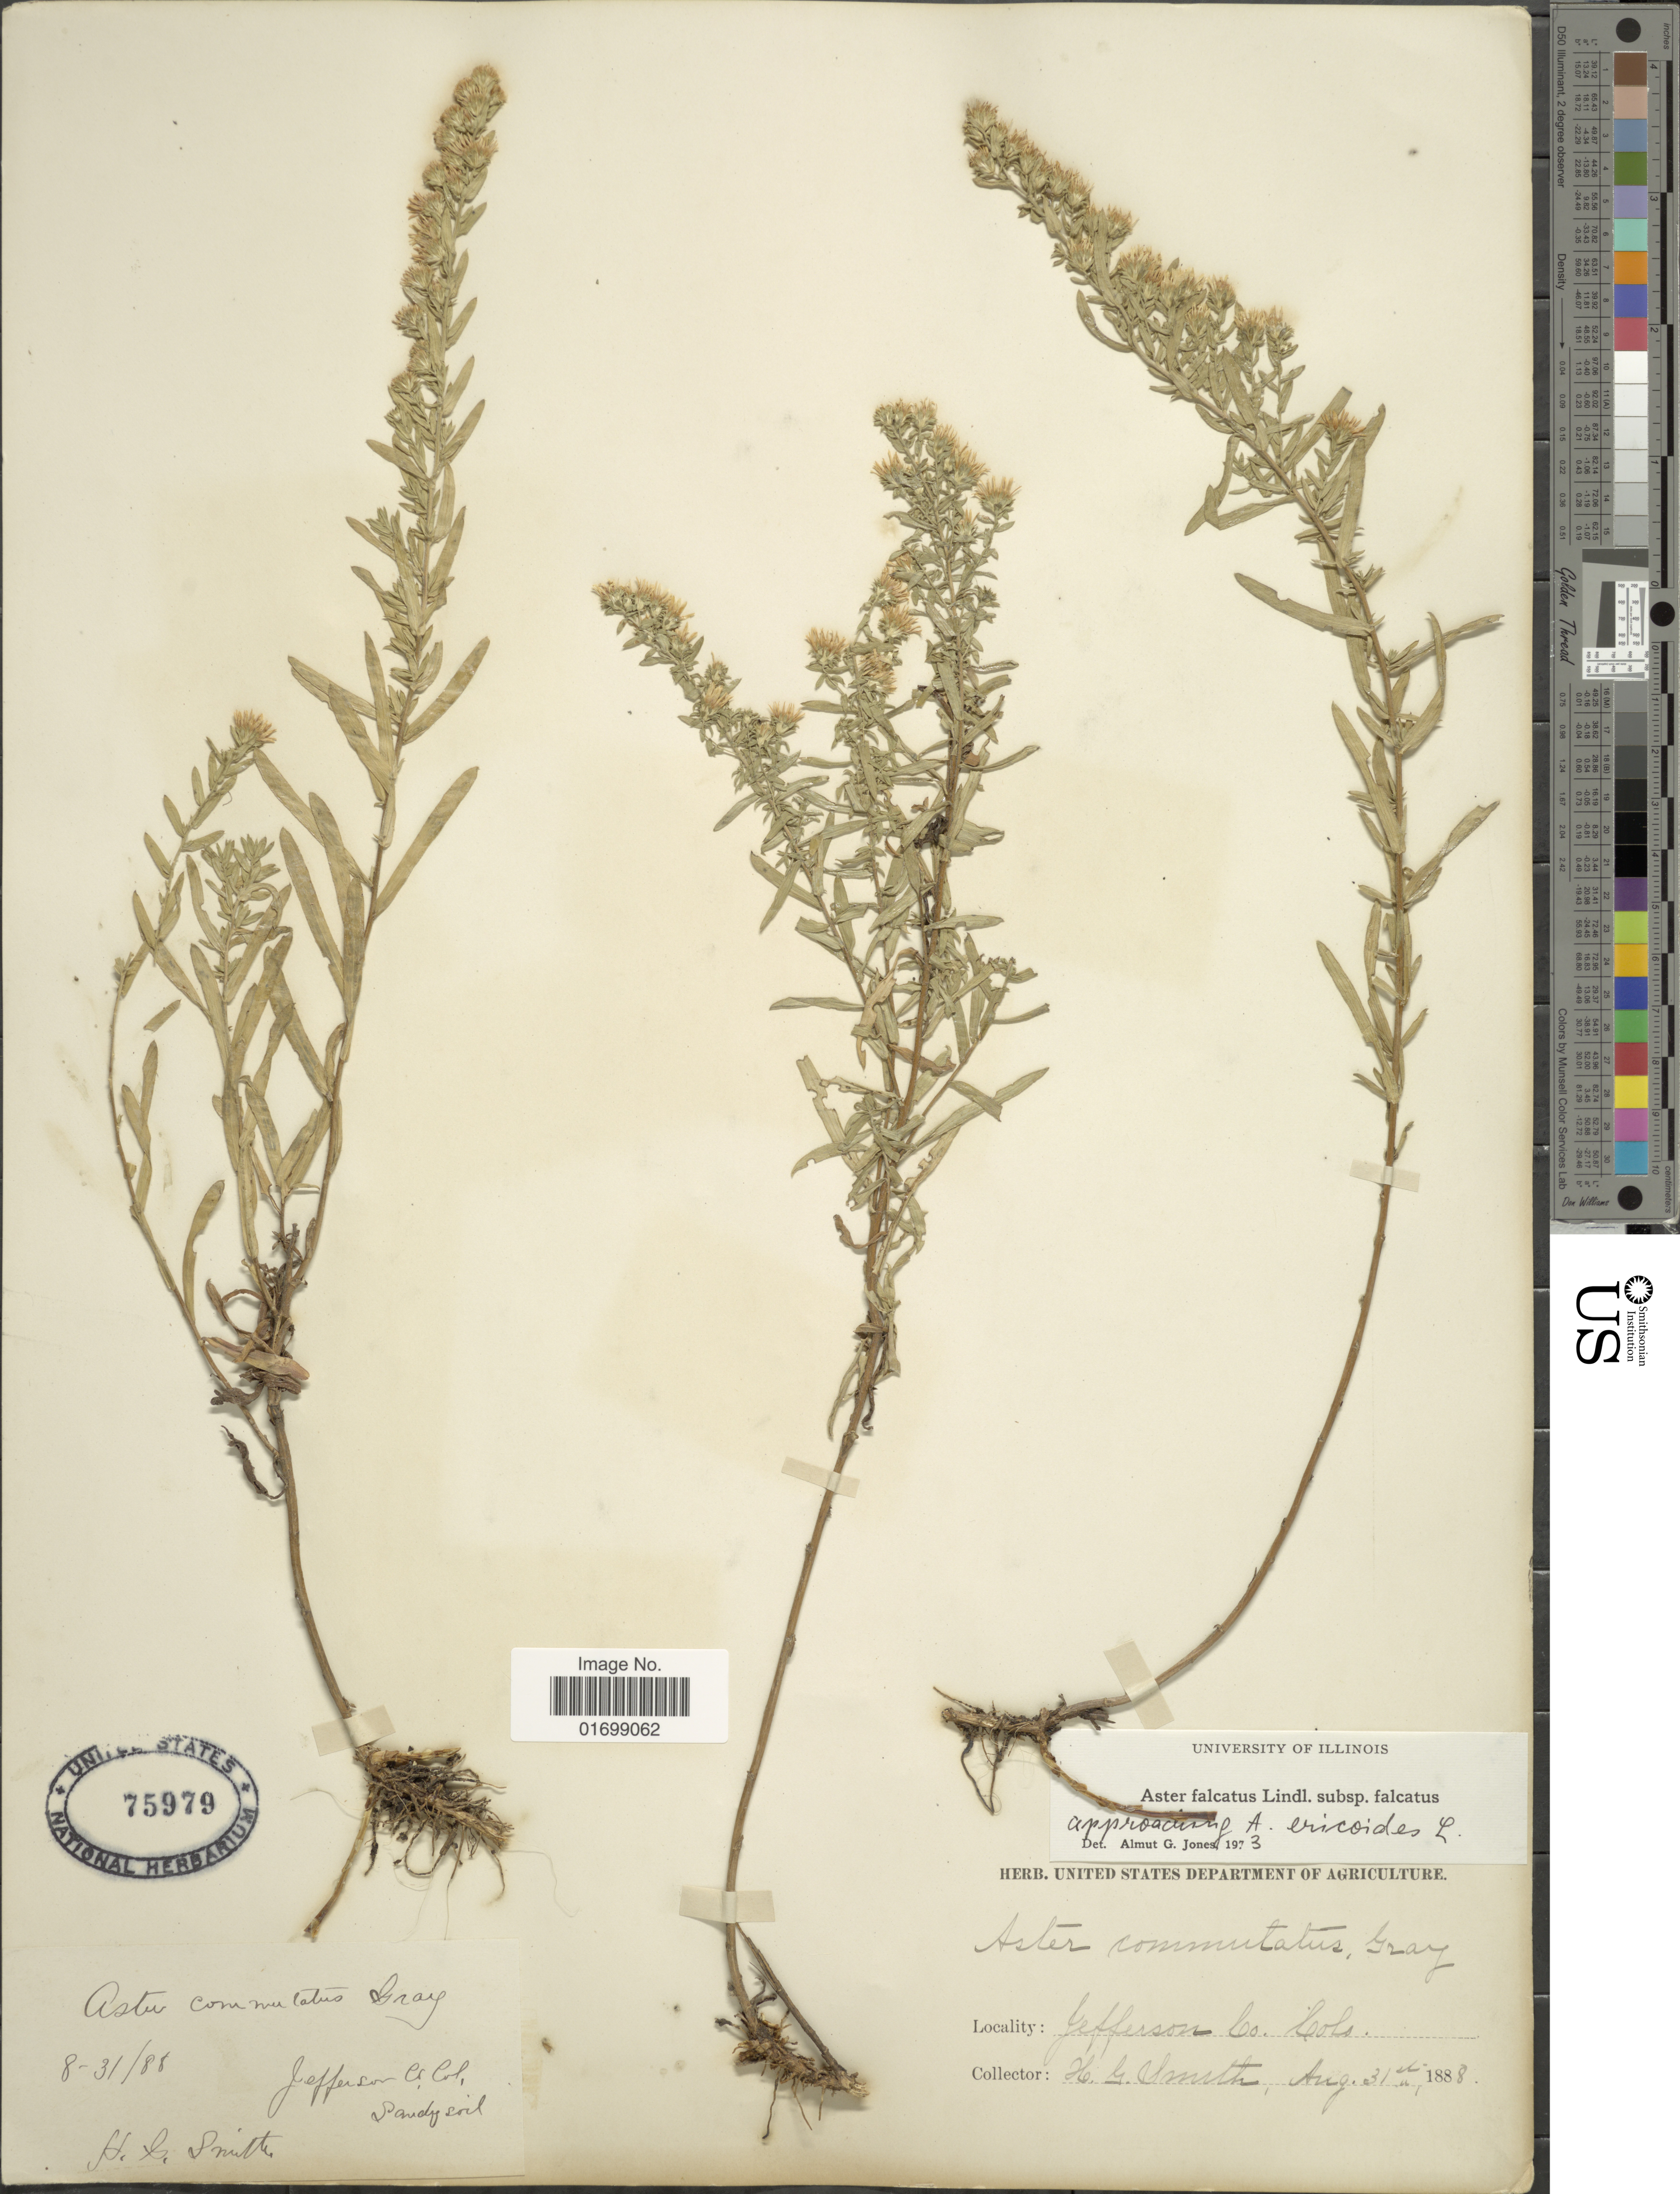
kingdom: Plantae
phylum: Tracheophyta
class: Magnoliopsida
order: Asterales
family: Asteraceae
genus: Symphyotrichum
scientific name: Symphyotrichum falcatum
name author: (Lindl. ex Lindl.) G.L. Nesom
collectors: H. G. Smith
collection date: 1888-08-31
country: United States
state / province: Colorado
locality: Jefferson Co.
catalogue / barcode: US 75979